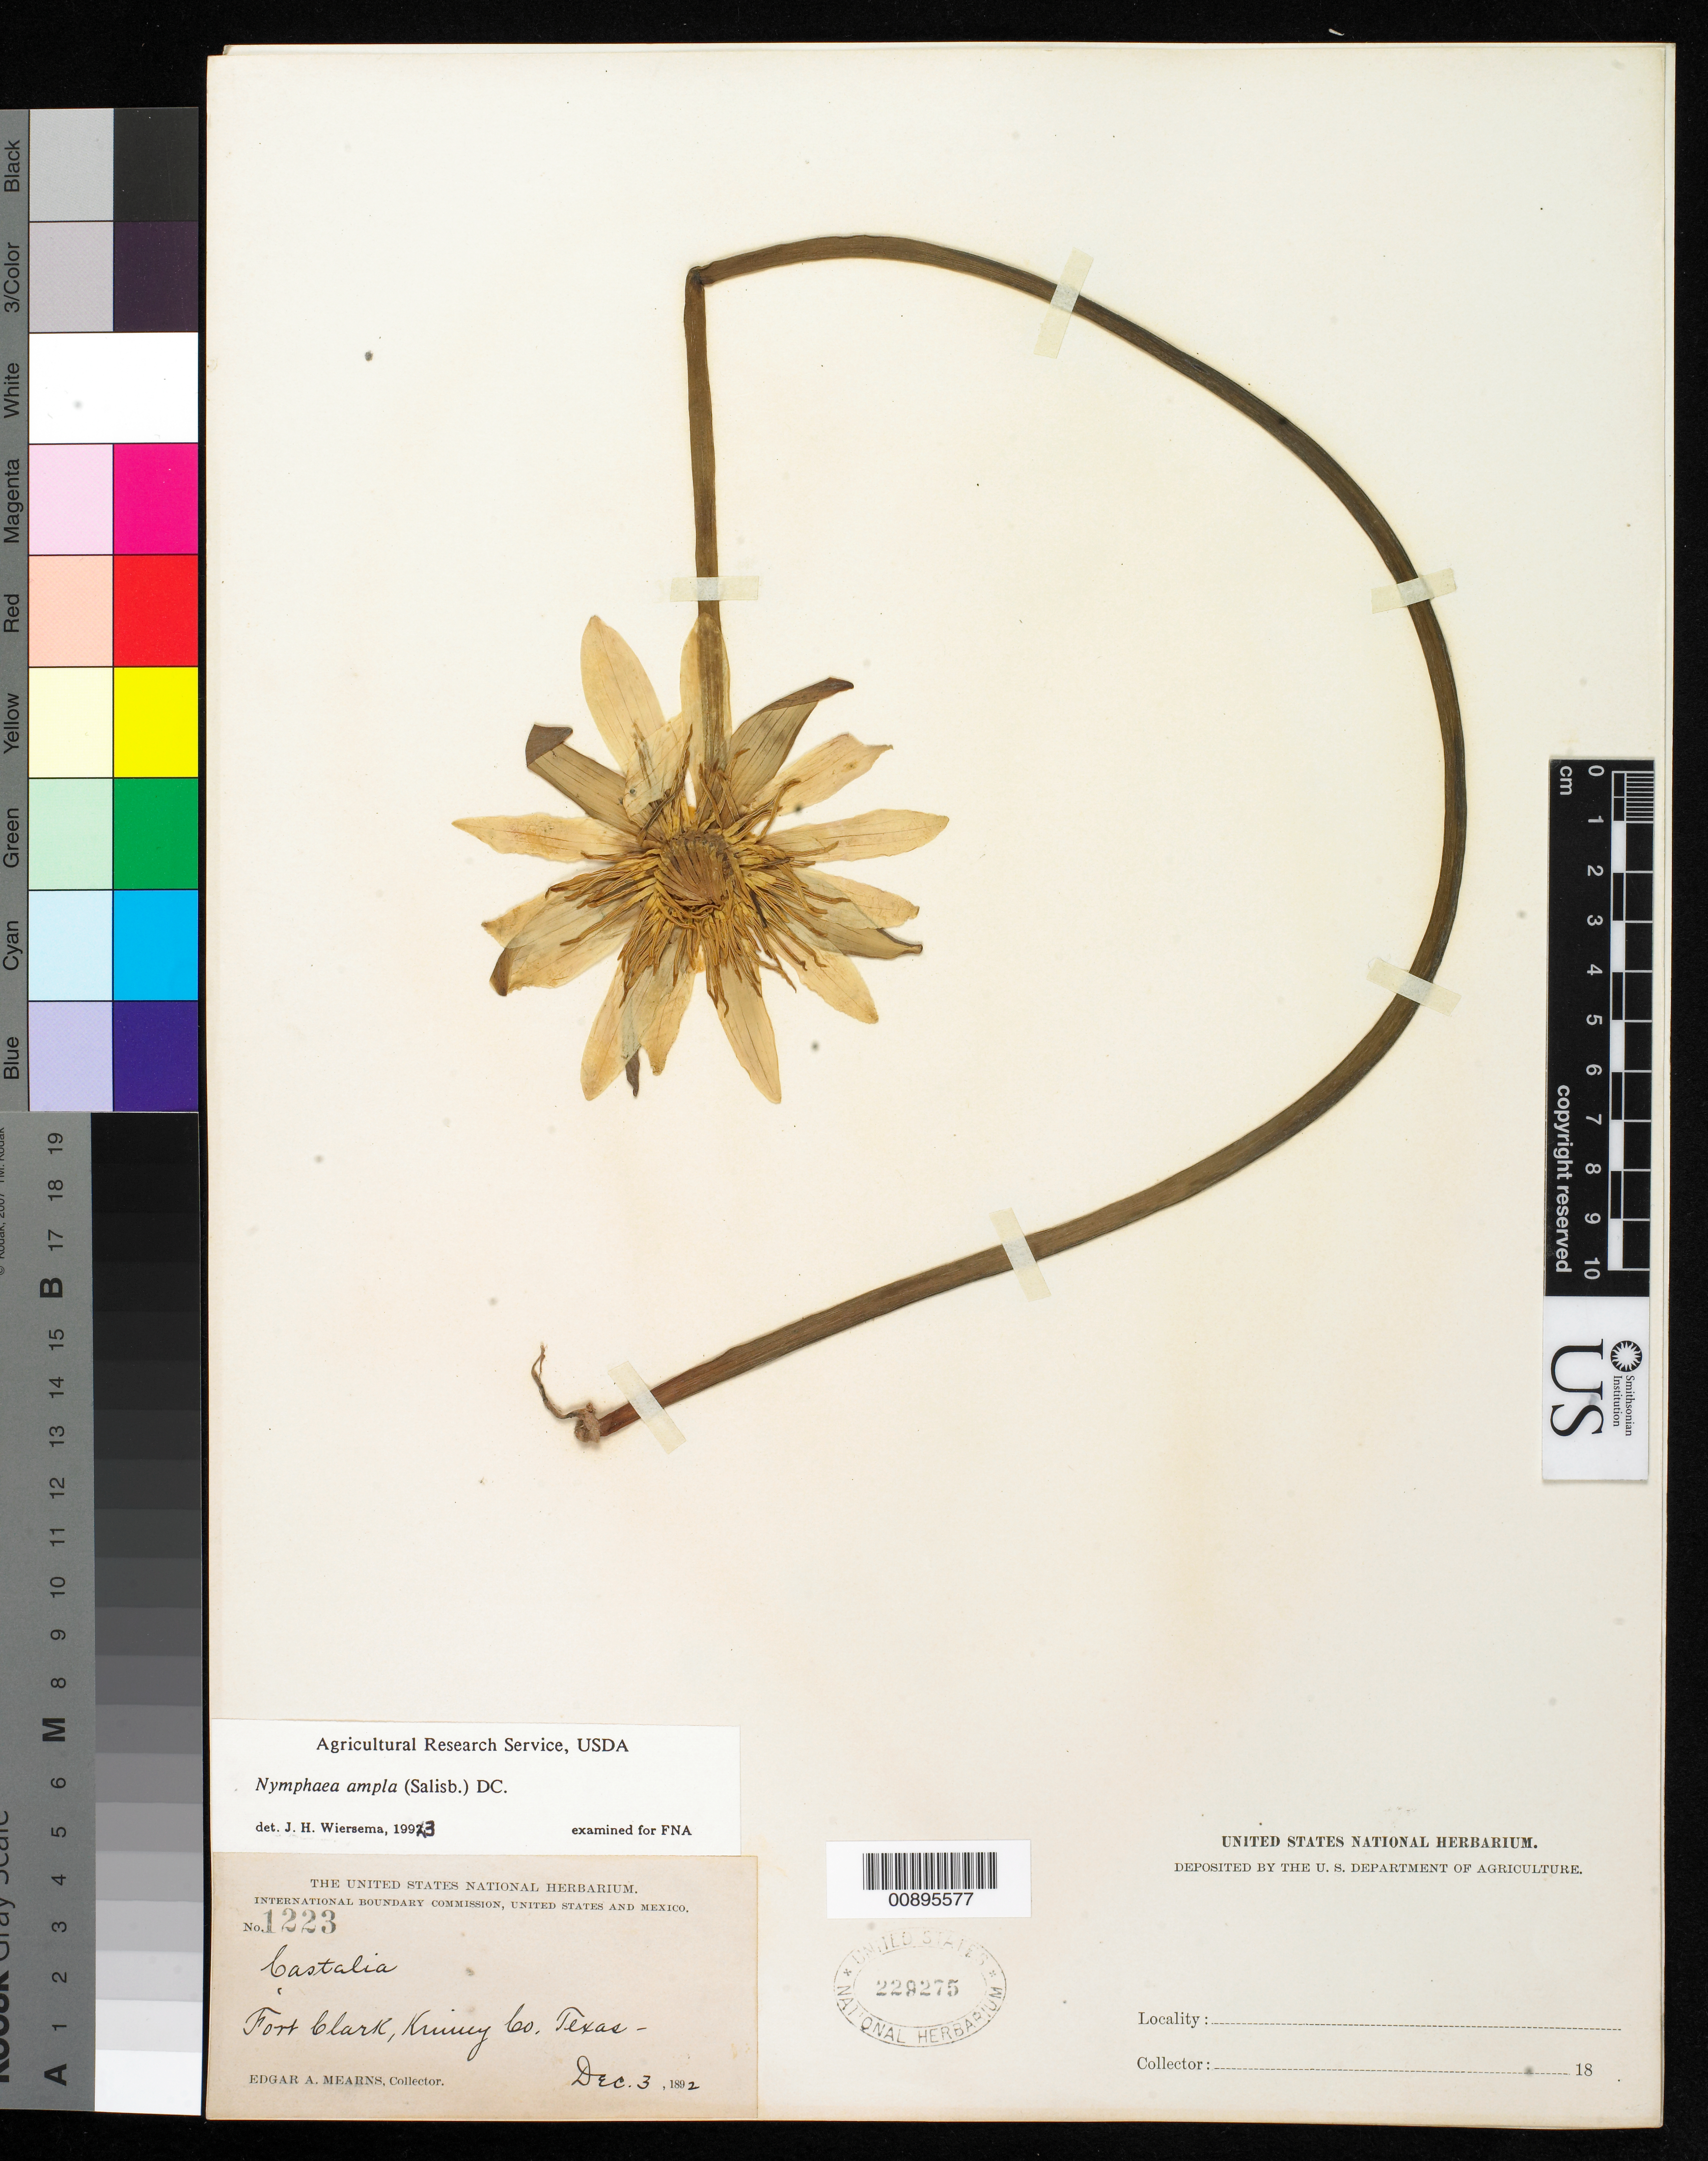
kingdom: Plantae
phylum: Tracheophyta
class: Magnoliopsida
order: Nymphaeales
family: Nymphaeaceae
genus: Nymphaea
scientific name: Nymphaea ampla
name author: (Salisb.) DC.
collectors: E. A. Mearns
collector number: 1223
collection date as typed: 03 Dec 1892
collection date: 1892-12-03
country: United States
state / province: Texas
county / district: Kinney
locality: Fort Clark, Kinney County, Texas.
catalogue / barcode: US 229275